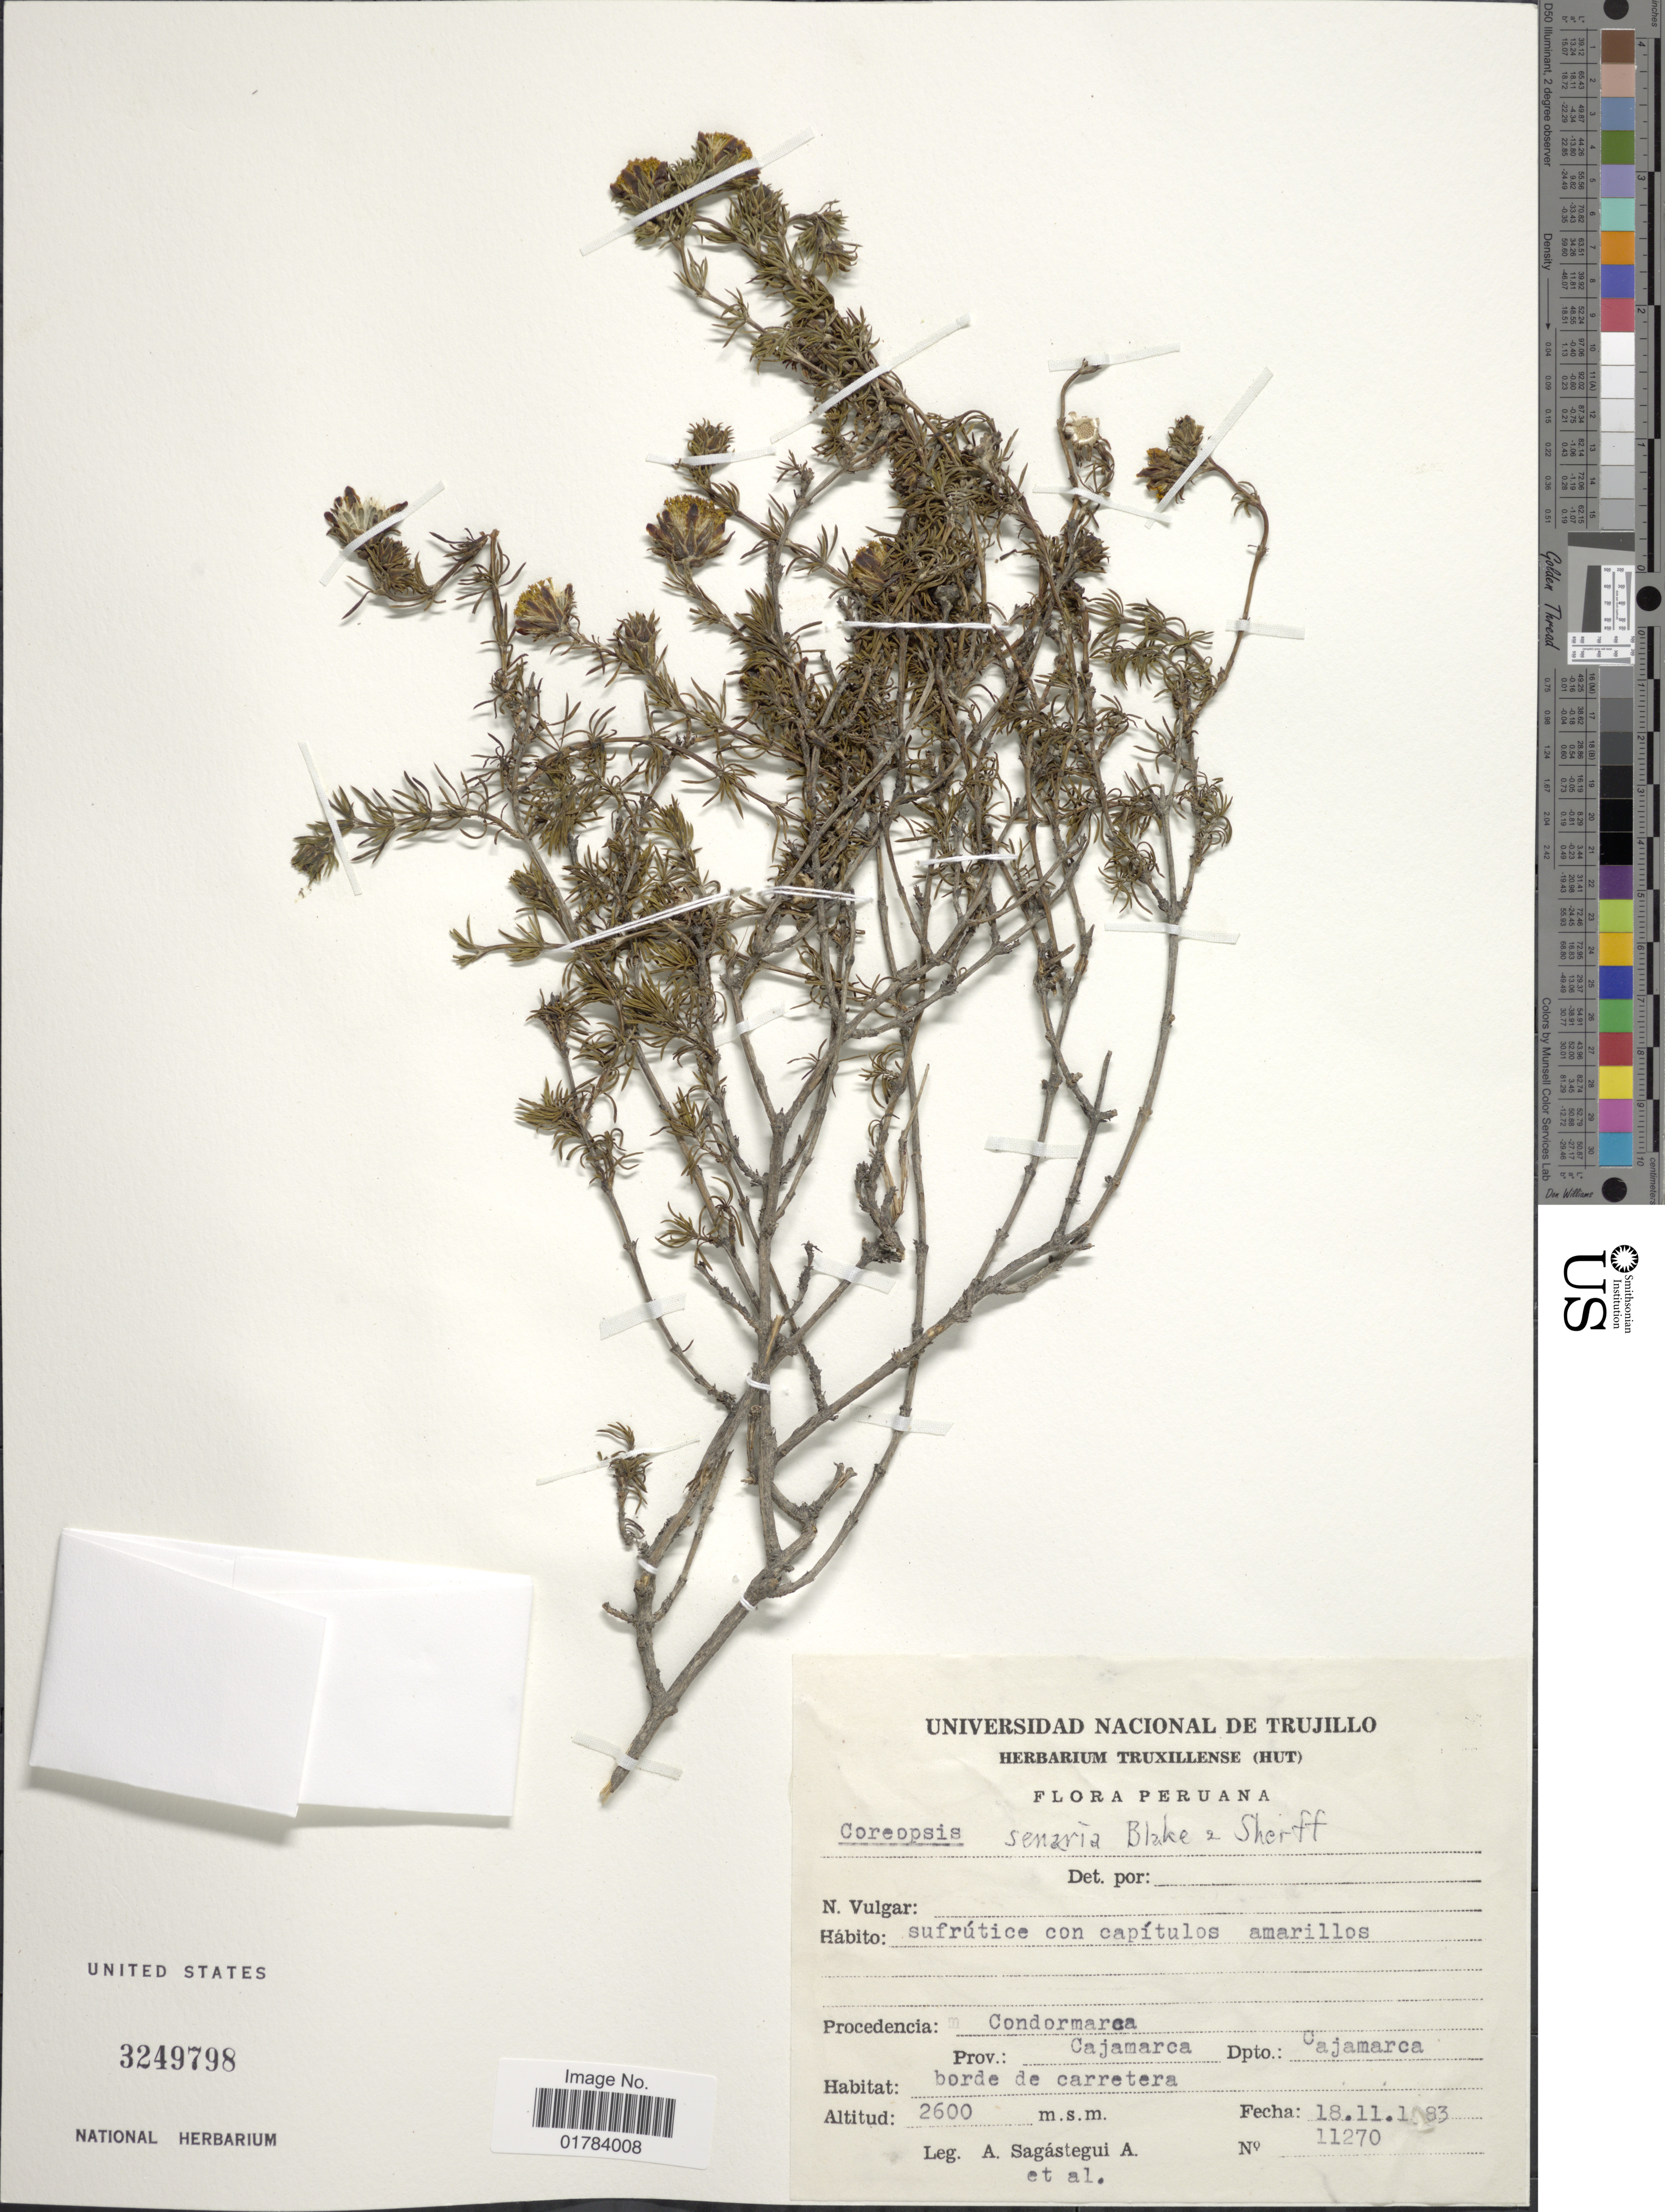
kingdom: Plantae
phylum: Tracheophyta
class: Magnoliopsida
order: Asterales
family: Asteraceae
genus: Coreopsis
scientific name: Coreopsis senaria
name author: S.F. Blake & Sherff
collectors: A. Sagástegui A. & et al.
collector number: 11270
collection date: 1983-11-18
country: Peru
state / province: Cajamarca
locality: Procedencia: Condormarca, prov.: Cajamarca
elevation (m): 2600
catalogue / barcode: US 3249798